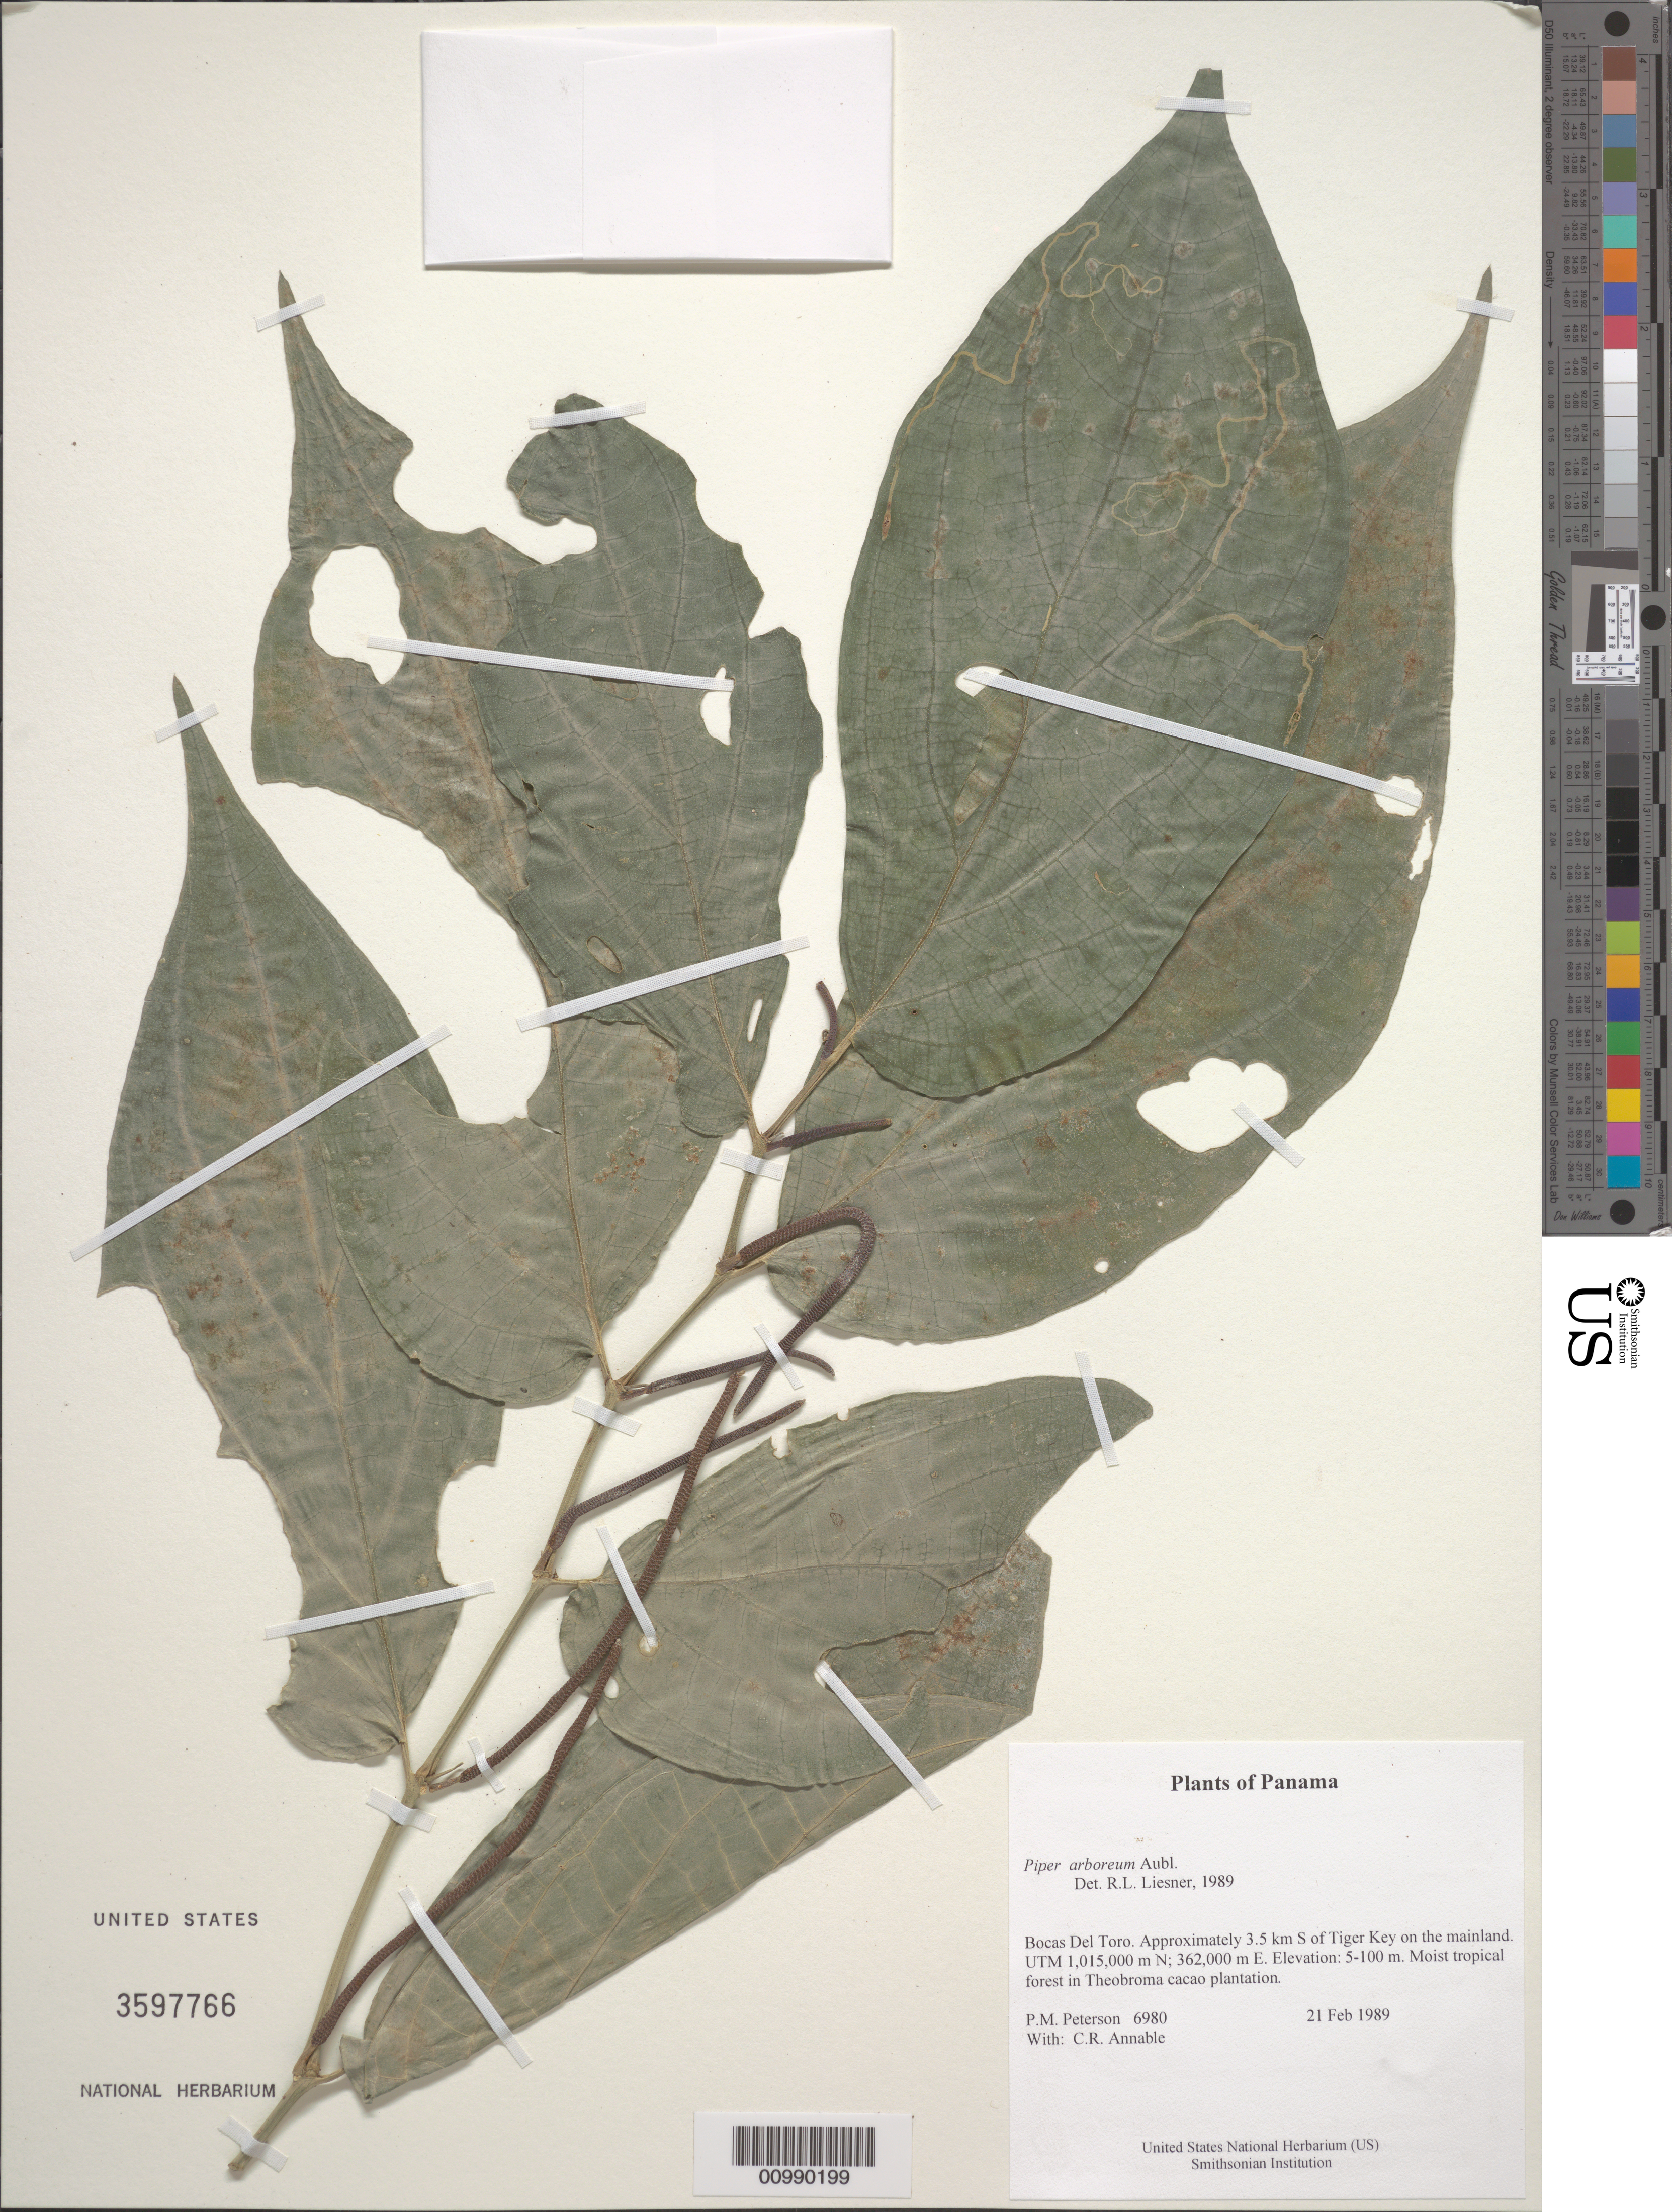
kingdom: Plantae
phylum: Tracheophyta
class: Magnoliopsida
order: Piperales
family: Piperaceae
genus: Piper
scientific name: Piper arboreum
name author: Aubl.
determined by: Liesner, R. L.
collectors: P. M. Peterson & C. R. Annable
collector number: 06980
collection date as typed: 21 Feb 1989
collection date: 1989-02-21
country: Panama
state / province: Bocas del Toro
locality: Approximately 3.5 km S of Tiger Key on the mainland. UTM 1,015,000 m N; 362,000 m E.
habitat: Moist tropical forest in Theobroma cacao plantation.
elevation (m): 5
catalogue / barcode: US 3597766